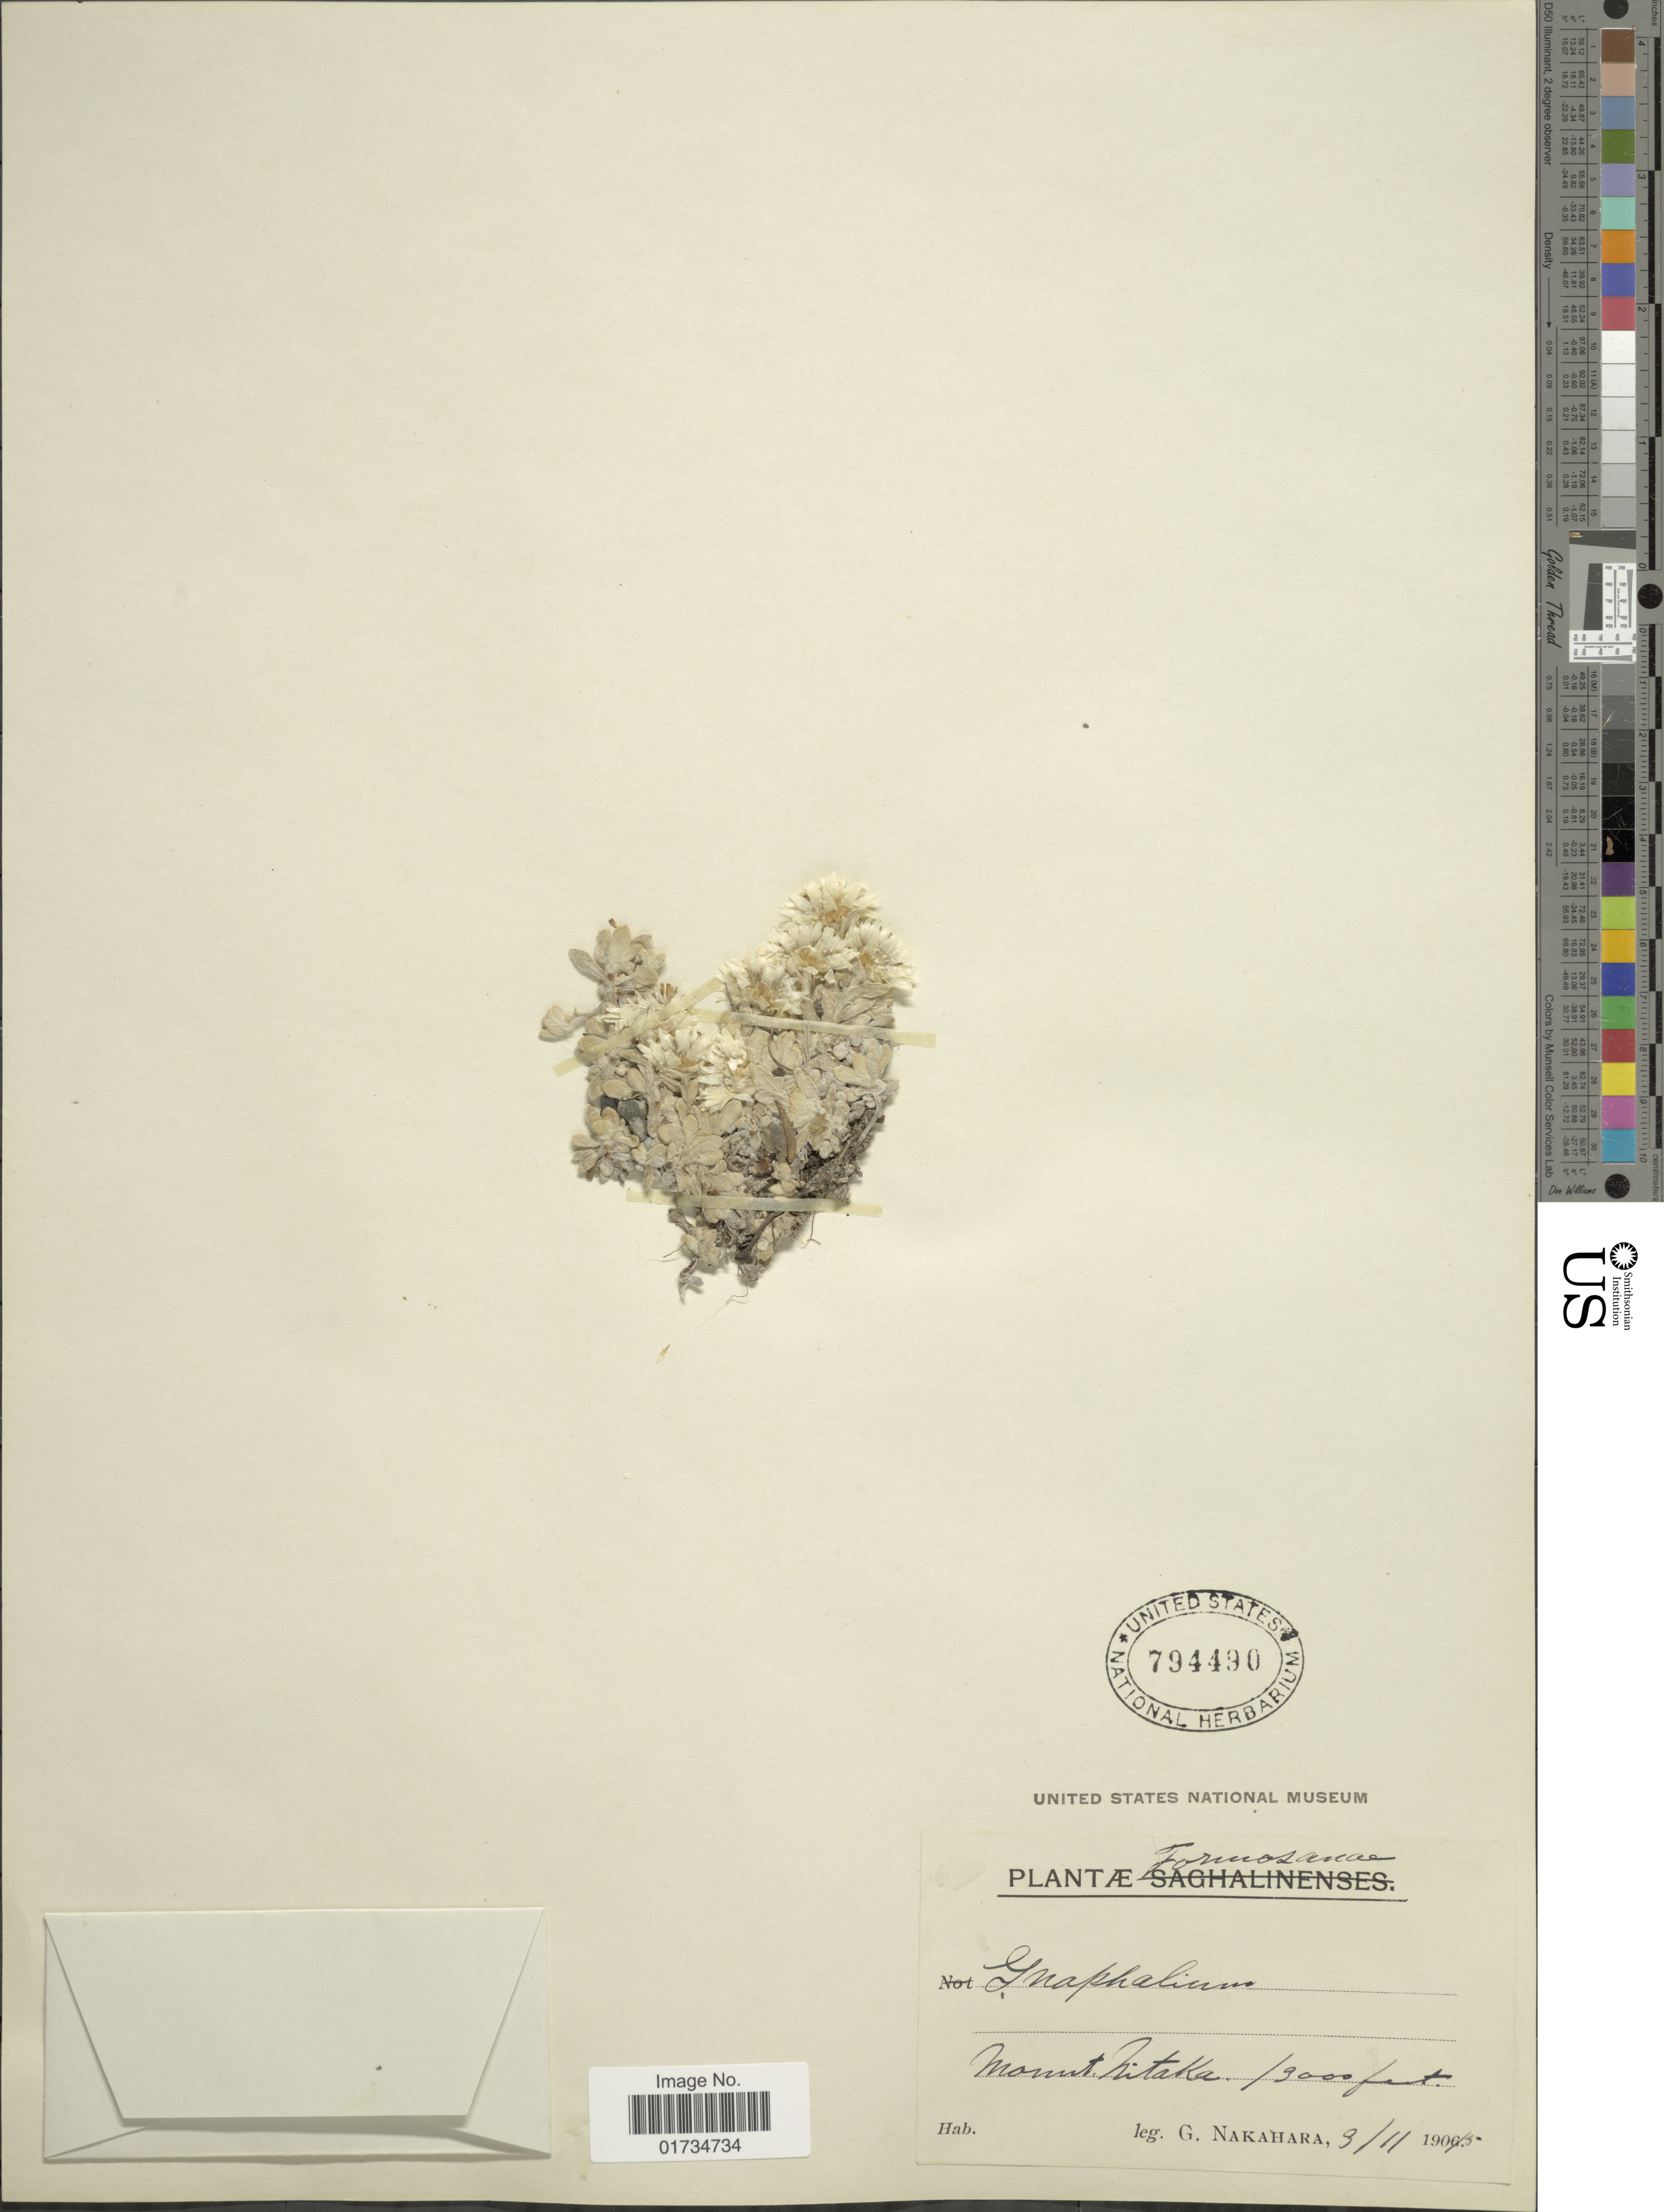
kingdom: Plantae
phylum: Tracheophyta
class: Magnoliopsida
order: Asterales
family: Asteraceae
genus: Anaphalis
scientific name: Anaphalis nagasawai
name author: Hayata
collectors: G. Nakahara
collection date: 1905-11-03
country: Taiwan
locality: Formosanae. Mount hitaka [interpreted]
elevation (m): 396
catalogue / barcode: US 794490